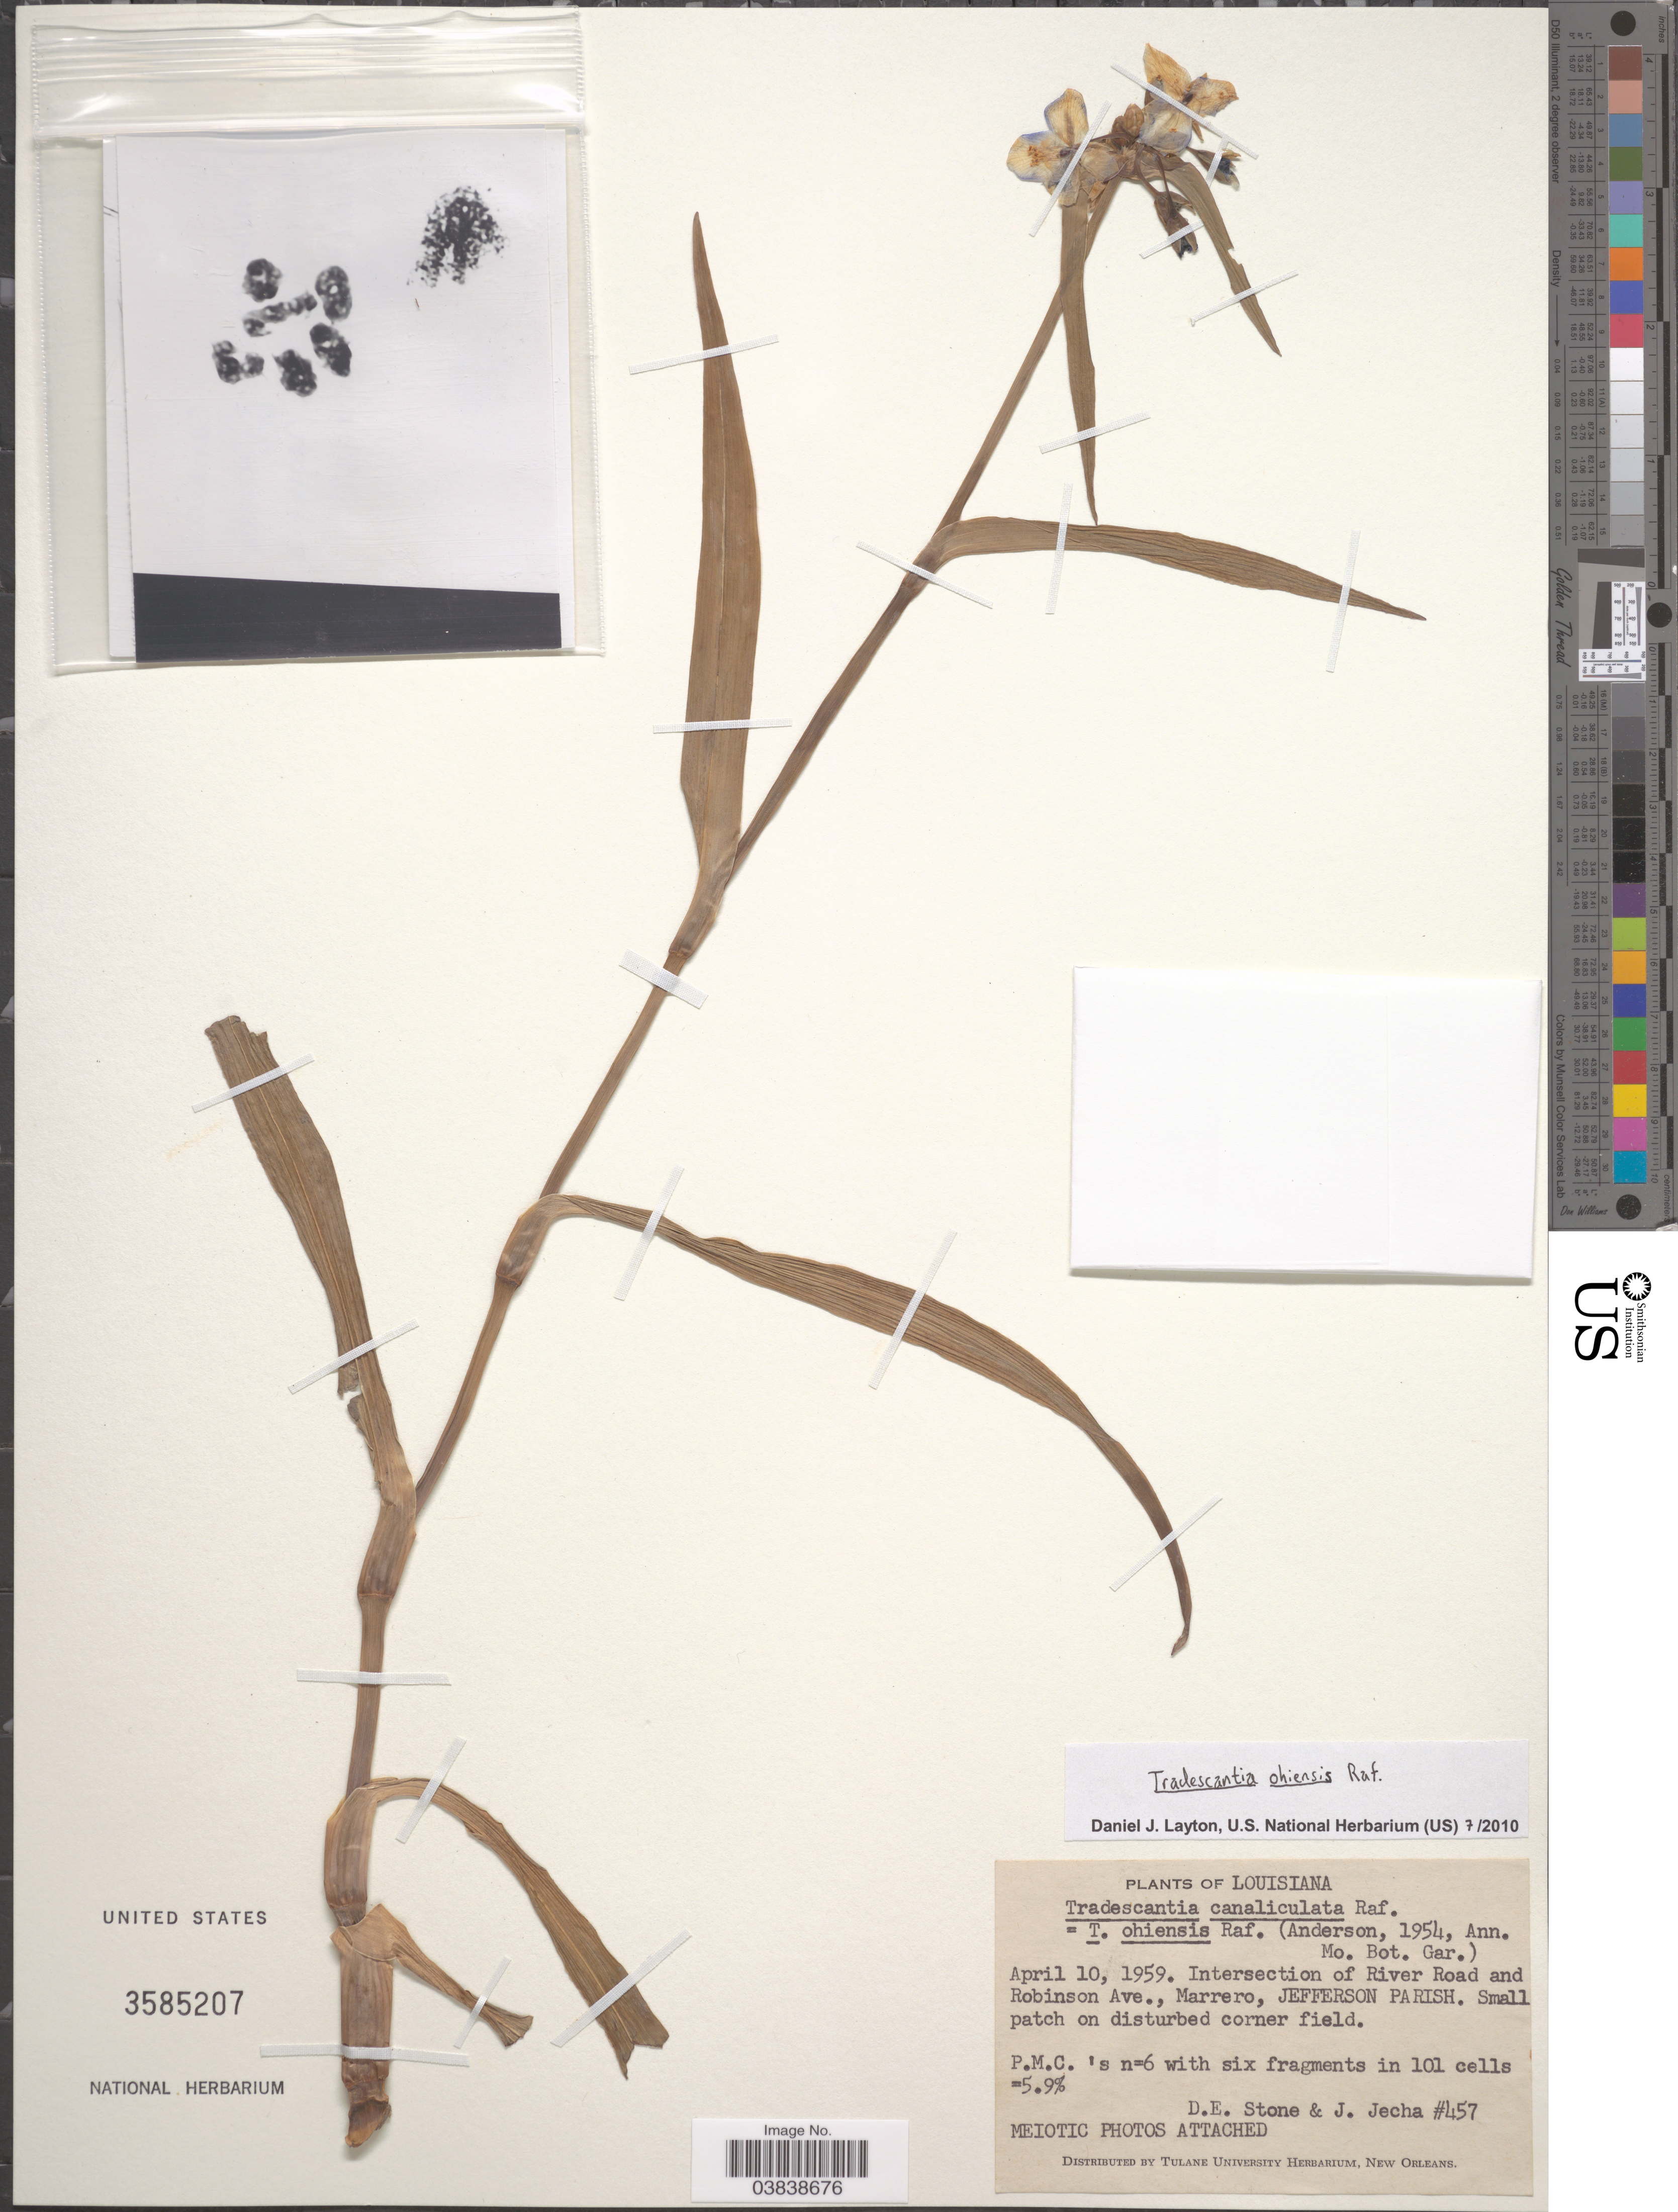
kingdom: Plantae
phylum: Tracheophyta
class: Liliopsida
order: Commelinales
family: Commelinaceae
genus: Tradescantia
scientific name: Tradescantia ohiensis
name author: Raf.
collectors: D. E. Stone & J. Jecha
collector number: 457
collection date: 1959-04-10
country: United States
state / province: Louisiana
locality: Intersection of River Road and Robinson Ave., Marrero, Jefferson Parish.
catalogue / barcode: US 3585207